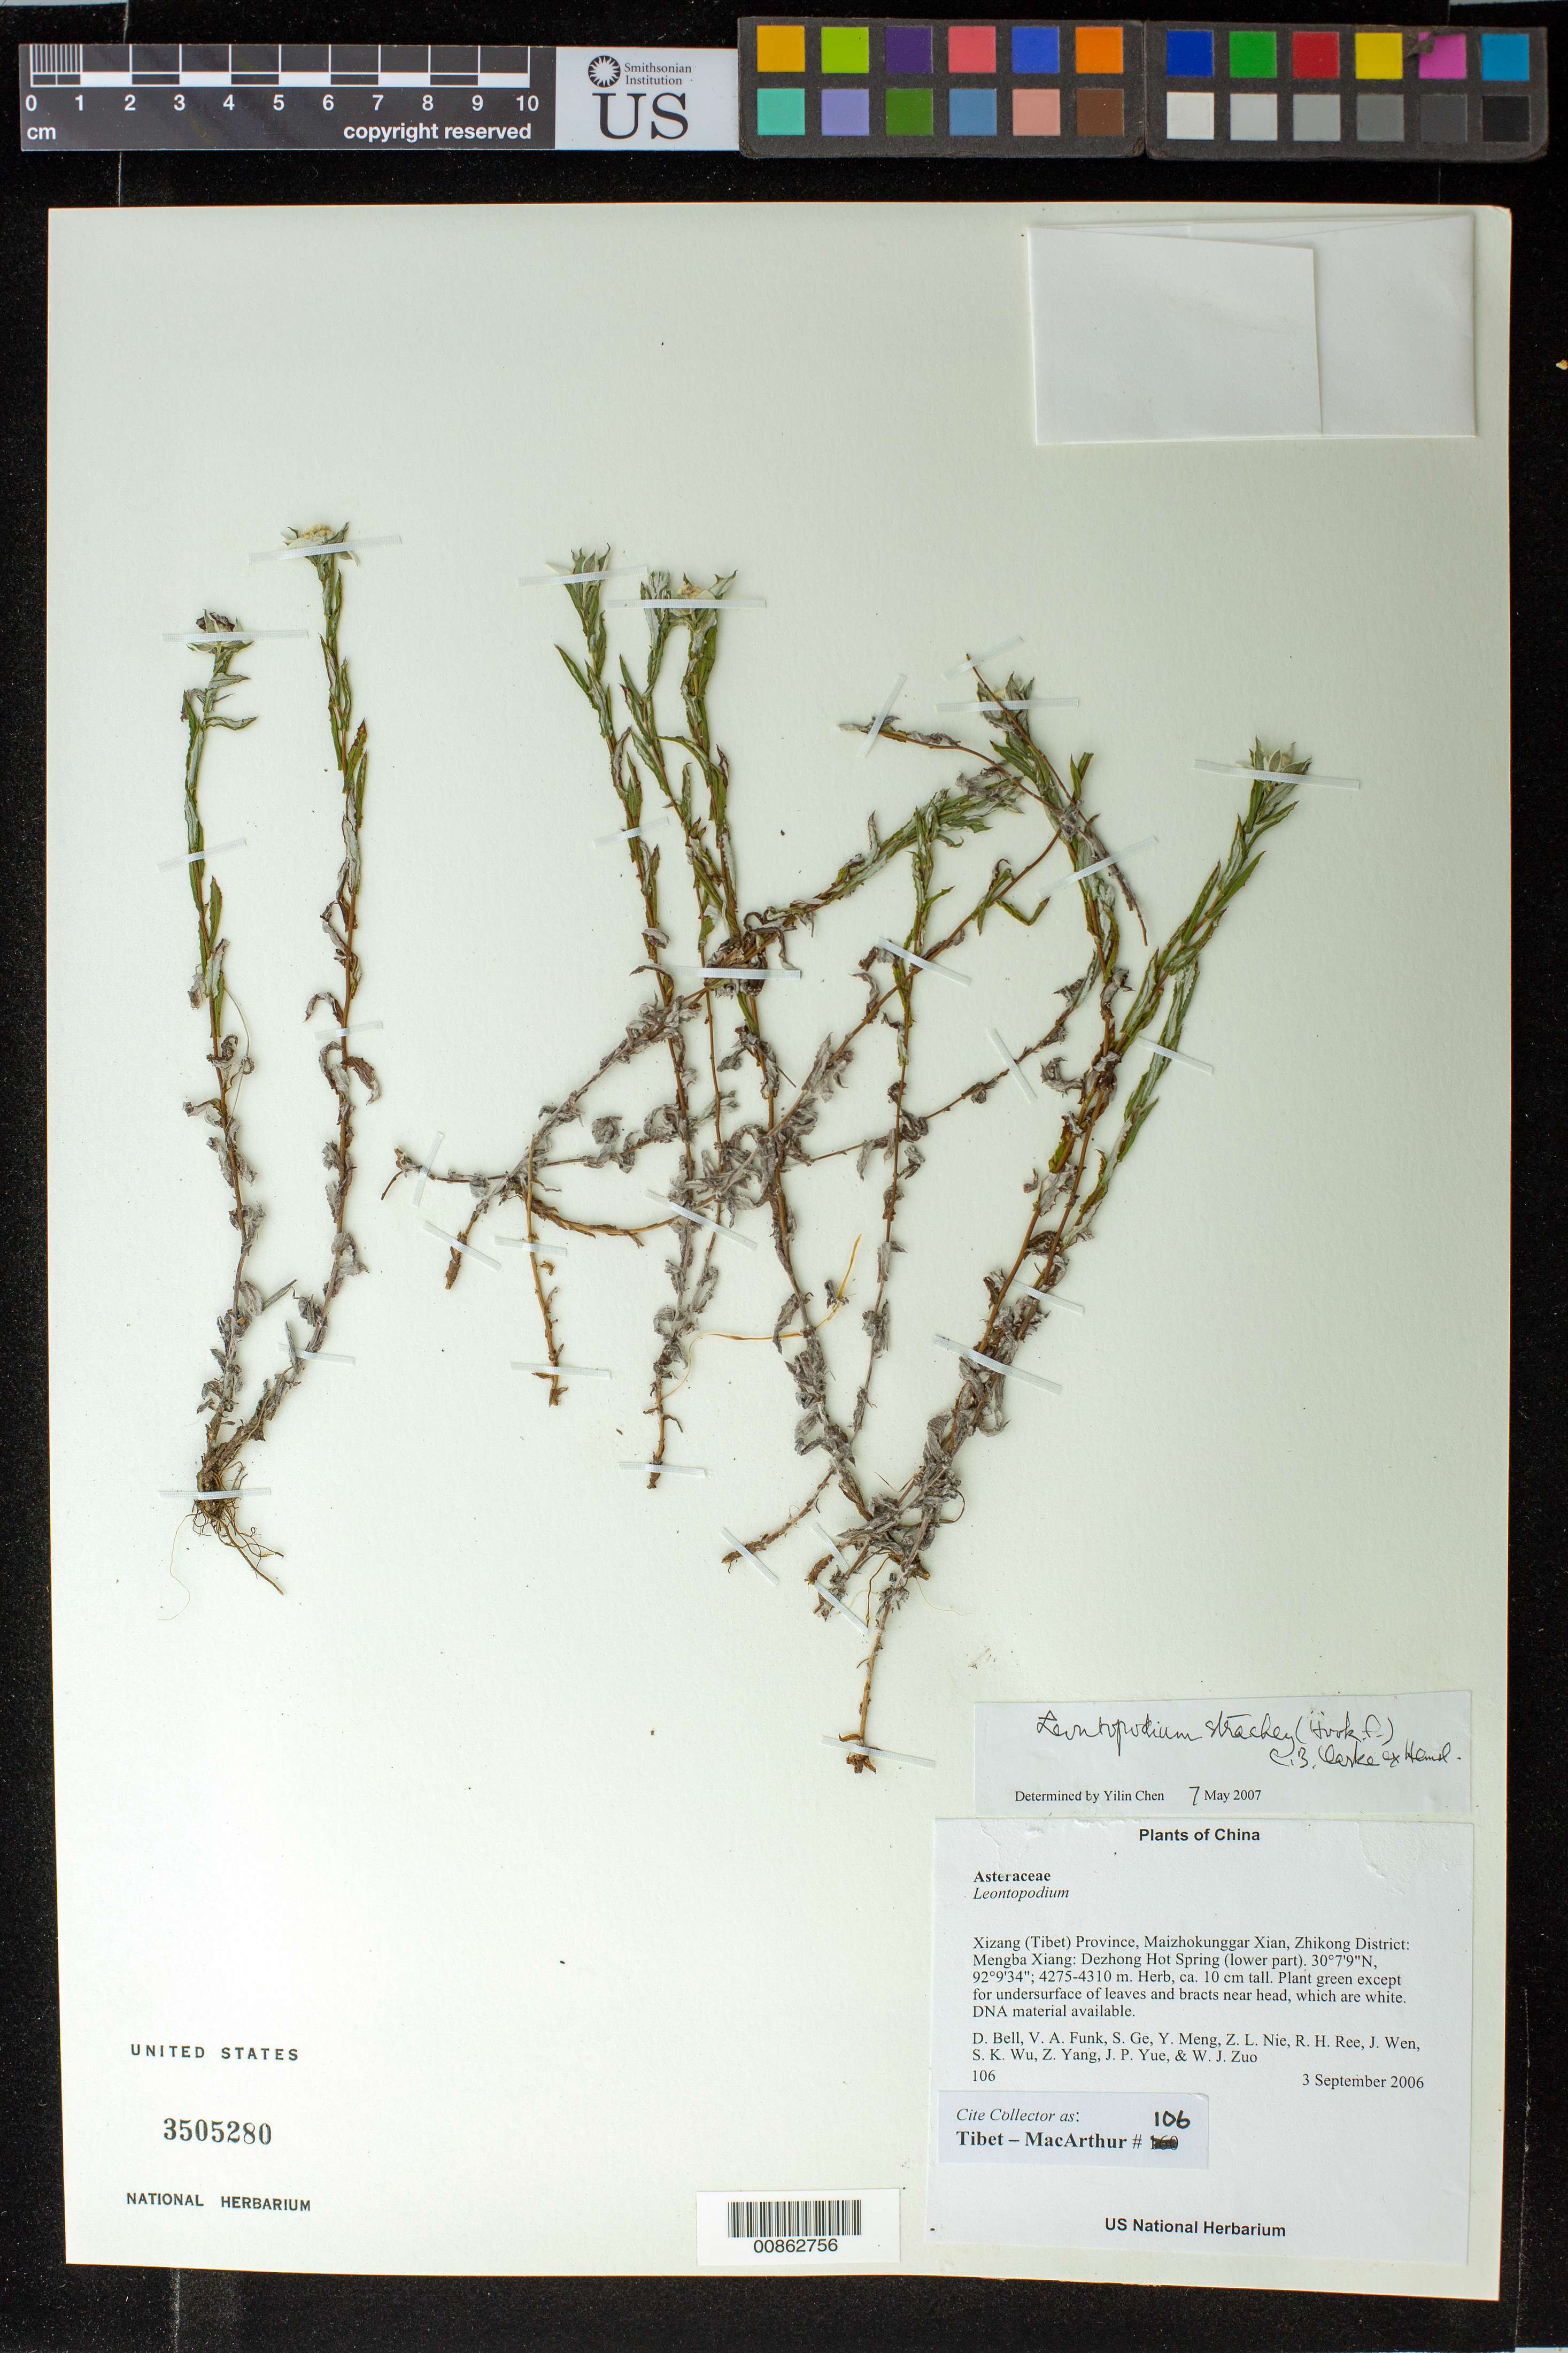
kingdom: Plantae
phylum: Tracheophyta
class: Magnoliopsida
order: Asterales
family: Asteraceae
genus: Leontopodium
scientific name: Leontopodium stracheyi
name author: (Hook. f.) C.B. Clarke ex Hemsl.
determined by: Yilin Chen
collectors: Tibet-MacArthur, D. A. Bell, V. Funk, S. Ge, Y. Meng, Z. Nie, R. Ree, J. Wen, S. K. Wu, Z. Yang, J. Yue & W. Zuo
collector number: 106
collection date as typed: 03 Sep 2006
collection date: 2006-09-03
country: China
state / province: Xizang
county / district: Maizhokunggar Xian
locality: Zhikong District: Mengba Xiang:Dezhong Hot Spring (lower part).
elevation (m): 4275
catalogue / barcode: US 3505280